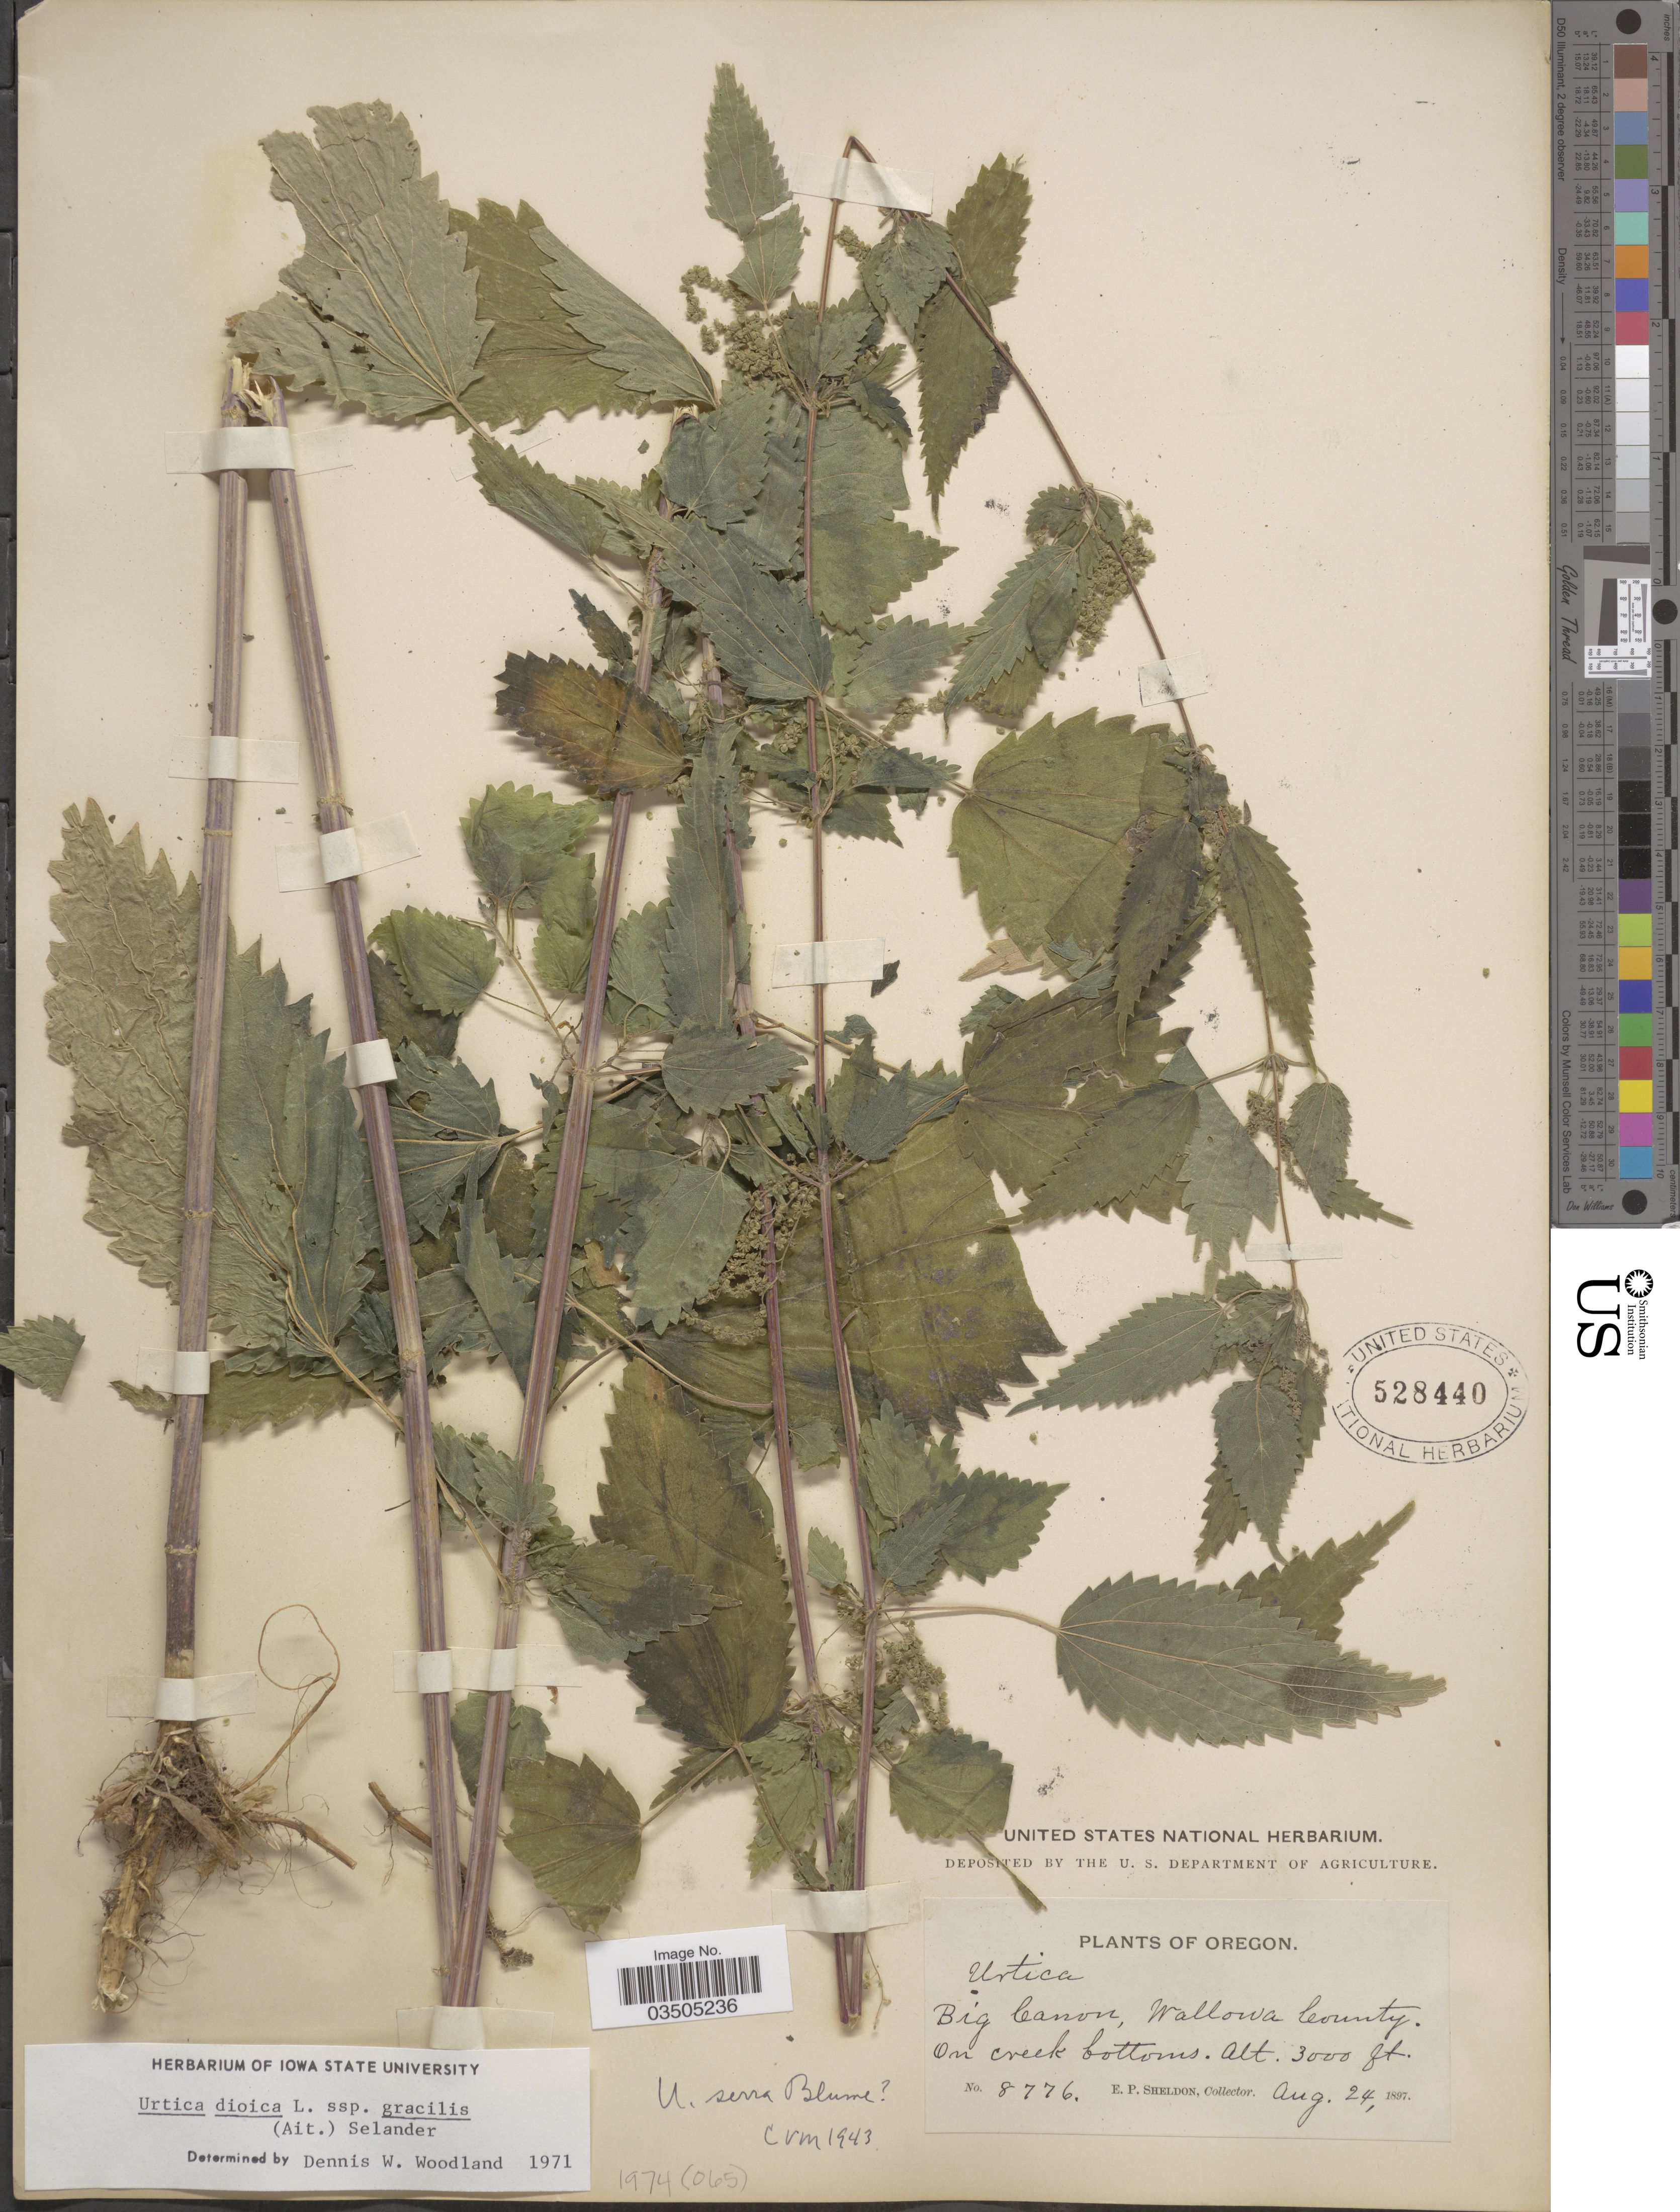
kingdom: Plantae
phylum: Tracheophyta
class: Magnoliopsida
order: Rosales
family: Urticaceae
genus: Urtica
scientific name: Urtica dioica subsp. gracilis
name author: L.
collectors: E. P. Sheldon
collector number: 8776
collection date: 1897-08-24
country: United States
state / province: Oregon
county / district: Wallowa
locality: Big Canon, Wallowa County. On creek bottoms.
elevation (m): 914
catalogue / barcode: US 528440